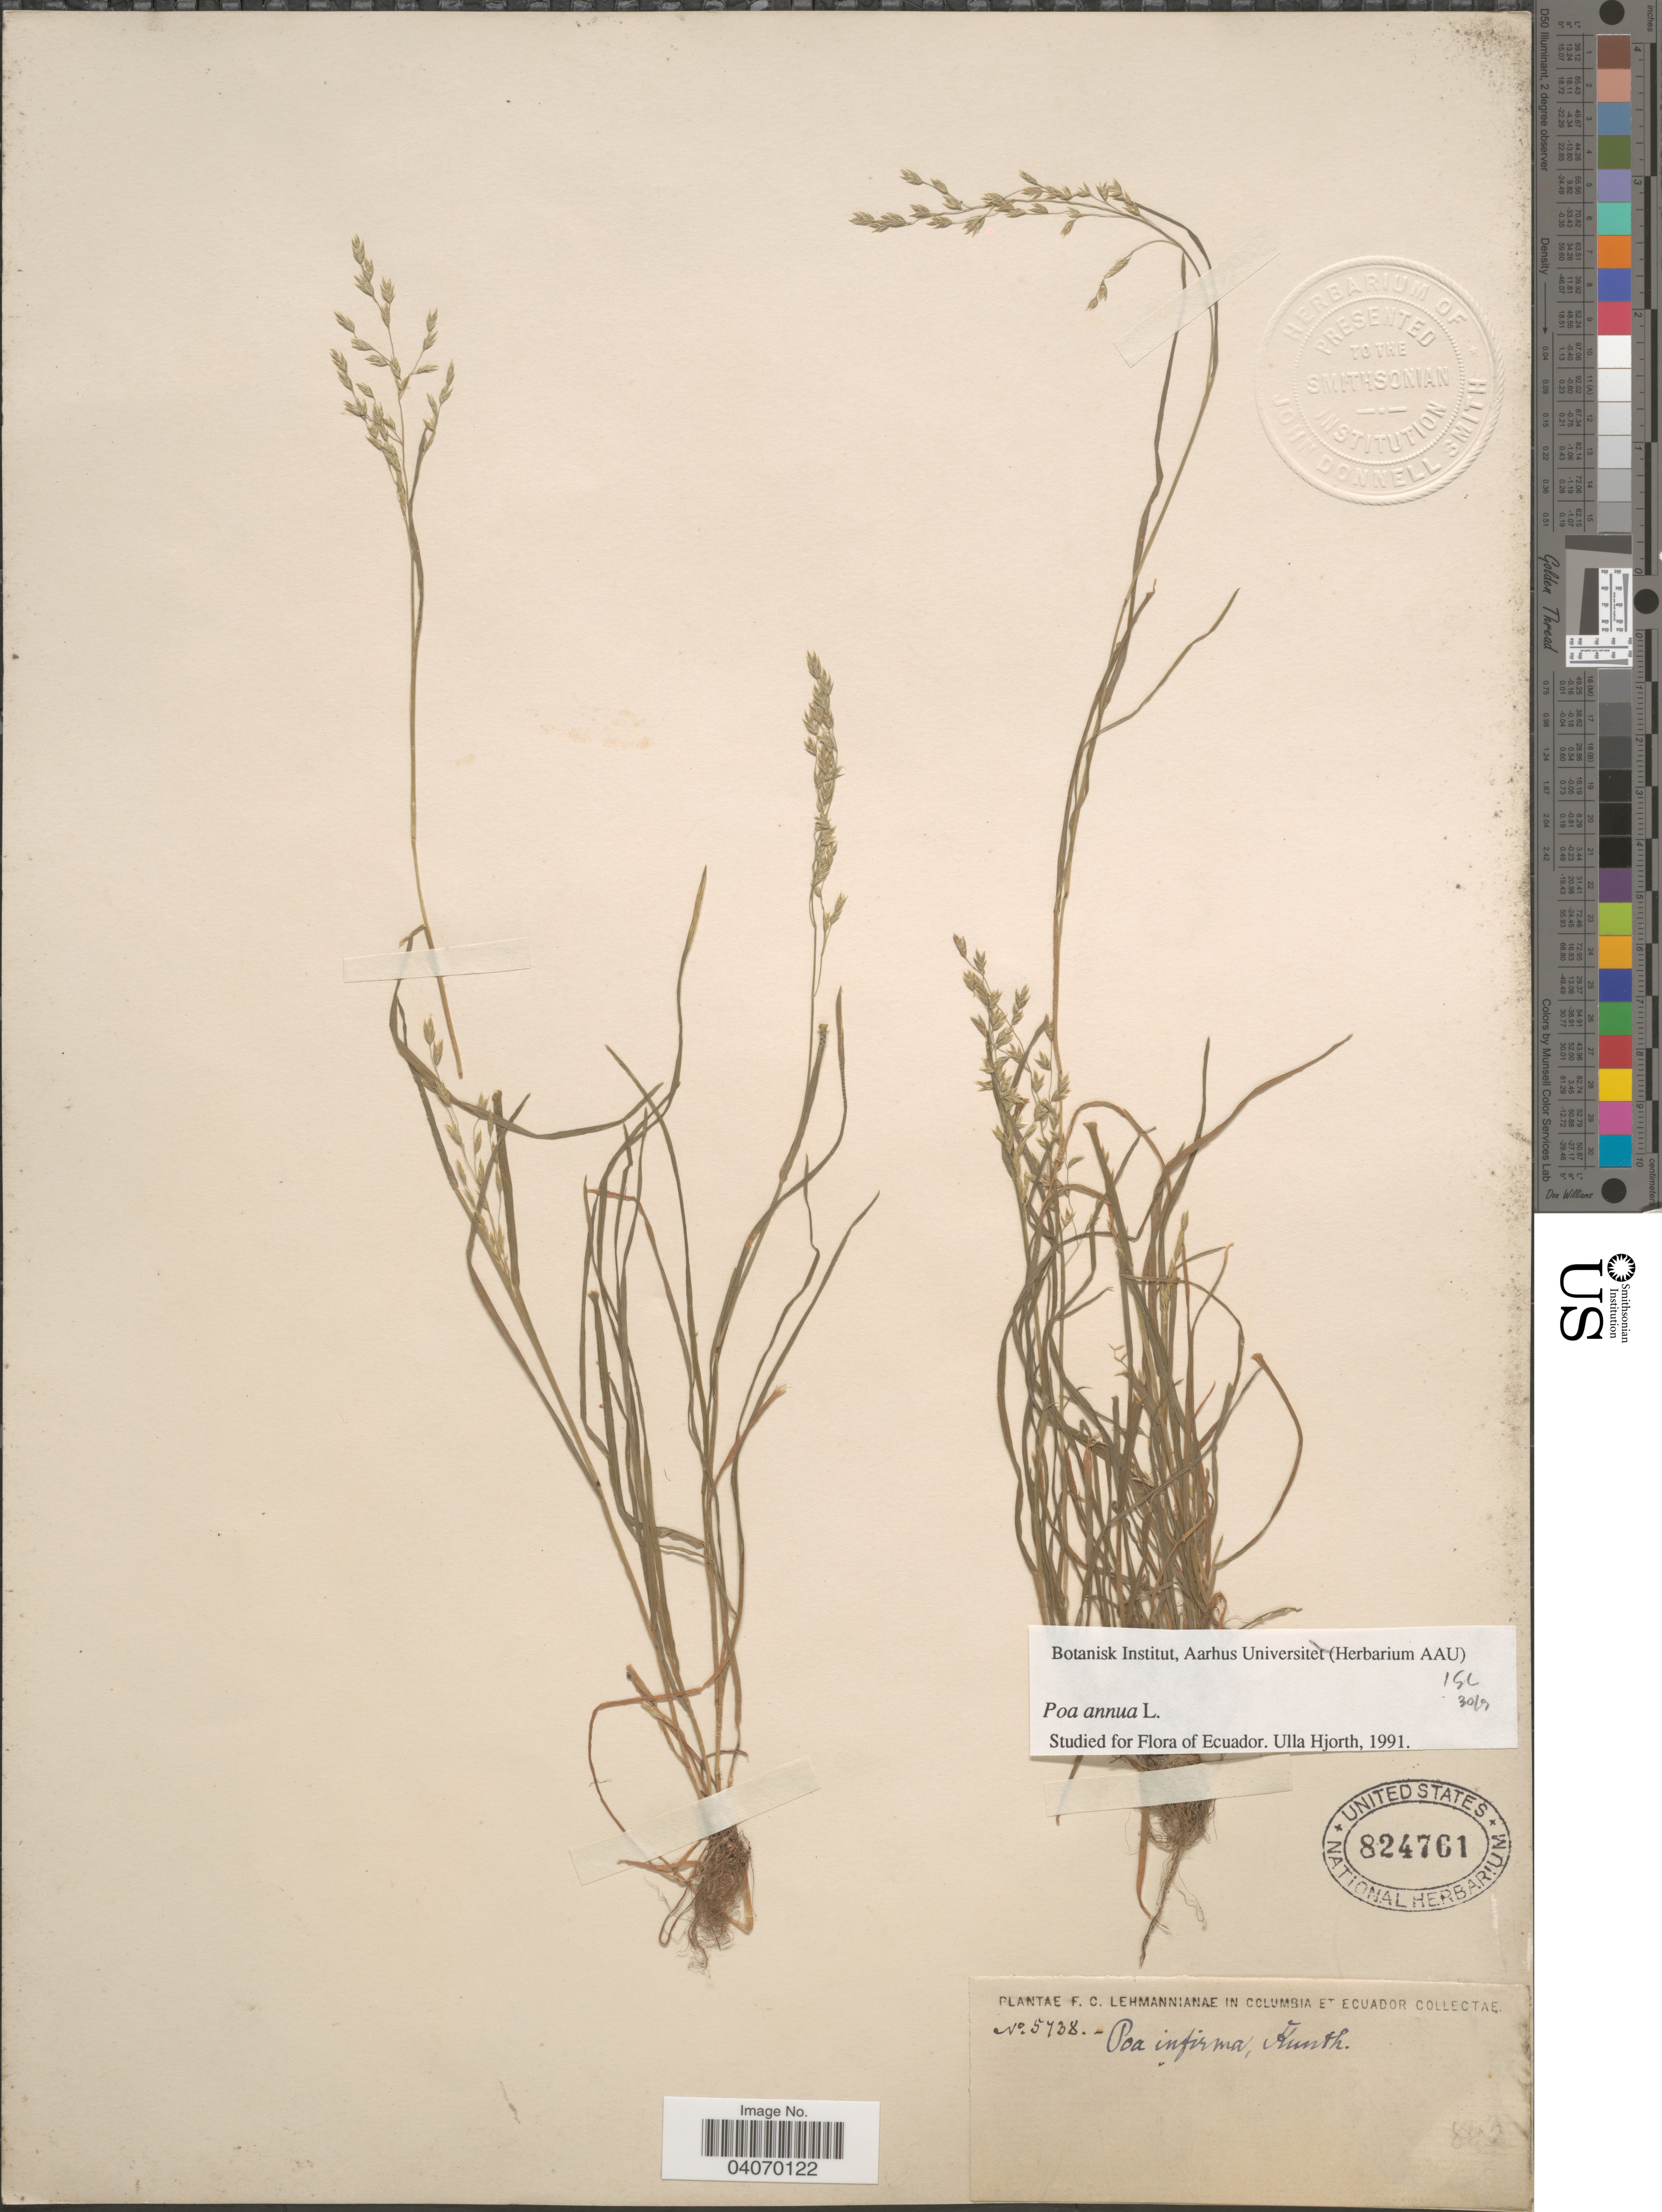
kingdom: Plantae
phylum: Tracheophyta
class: Liliopsida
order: Poales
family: Poaceae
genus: Poa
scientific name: Poa annua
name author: L.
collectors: F. C. Lehmann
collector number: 5738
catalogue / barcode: US 824761